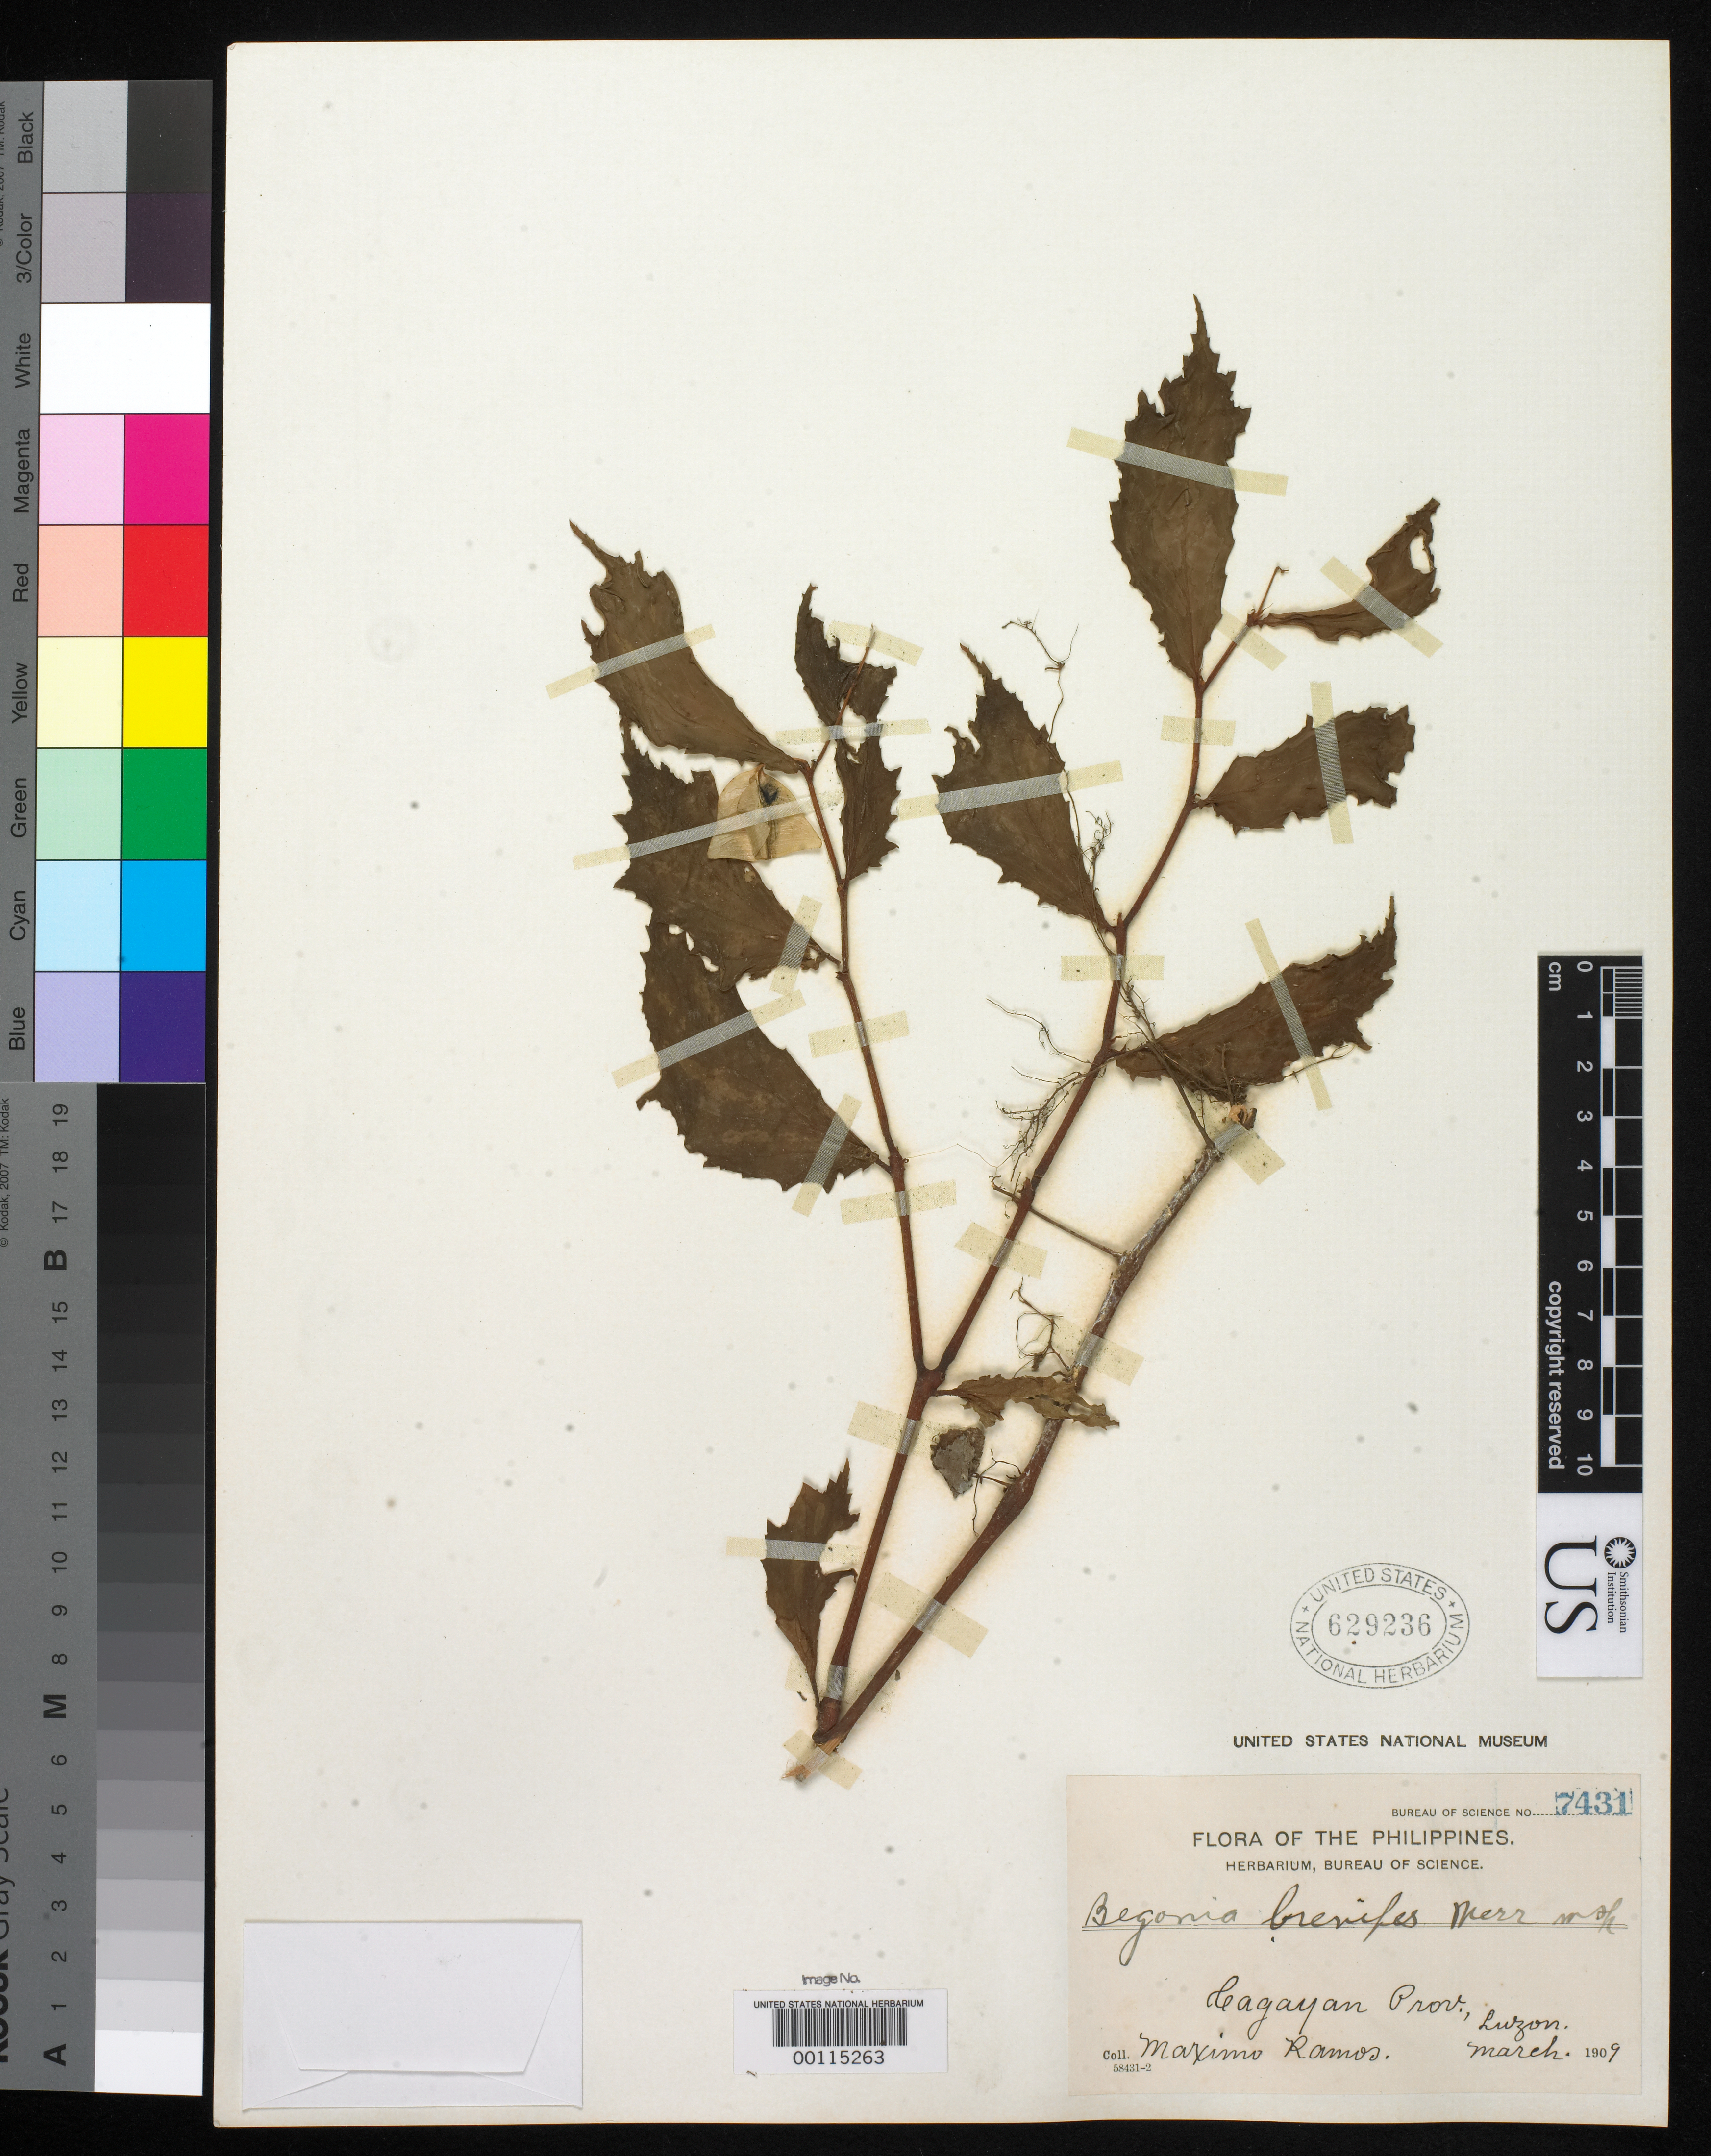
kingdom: Plantae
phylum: Tracheophyta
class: Magnoliopsida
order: Cucurbitales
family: Begoniaceae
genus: Begonia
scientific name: Begonia brevipes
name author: Merr.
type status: Isotype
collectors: M. Ramos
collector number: Bur. Sci. 7431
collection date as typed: Mar 1909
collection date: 1909-03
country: Philippines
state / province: Cagayan Valley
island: Luzon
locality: Pamplona. Cagayan.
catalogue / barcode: US 629236